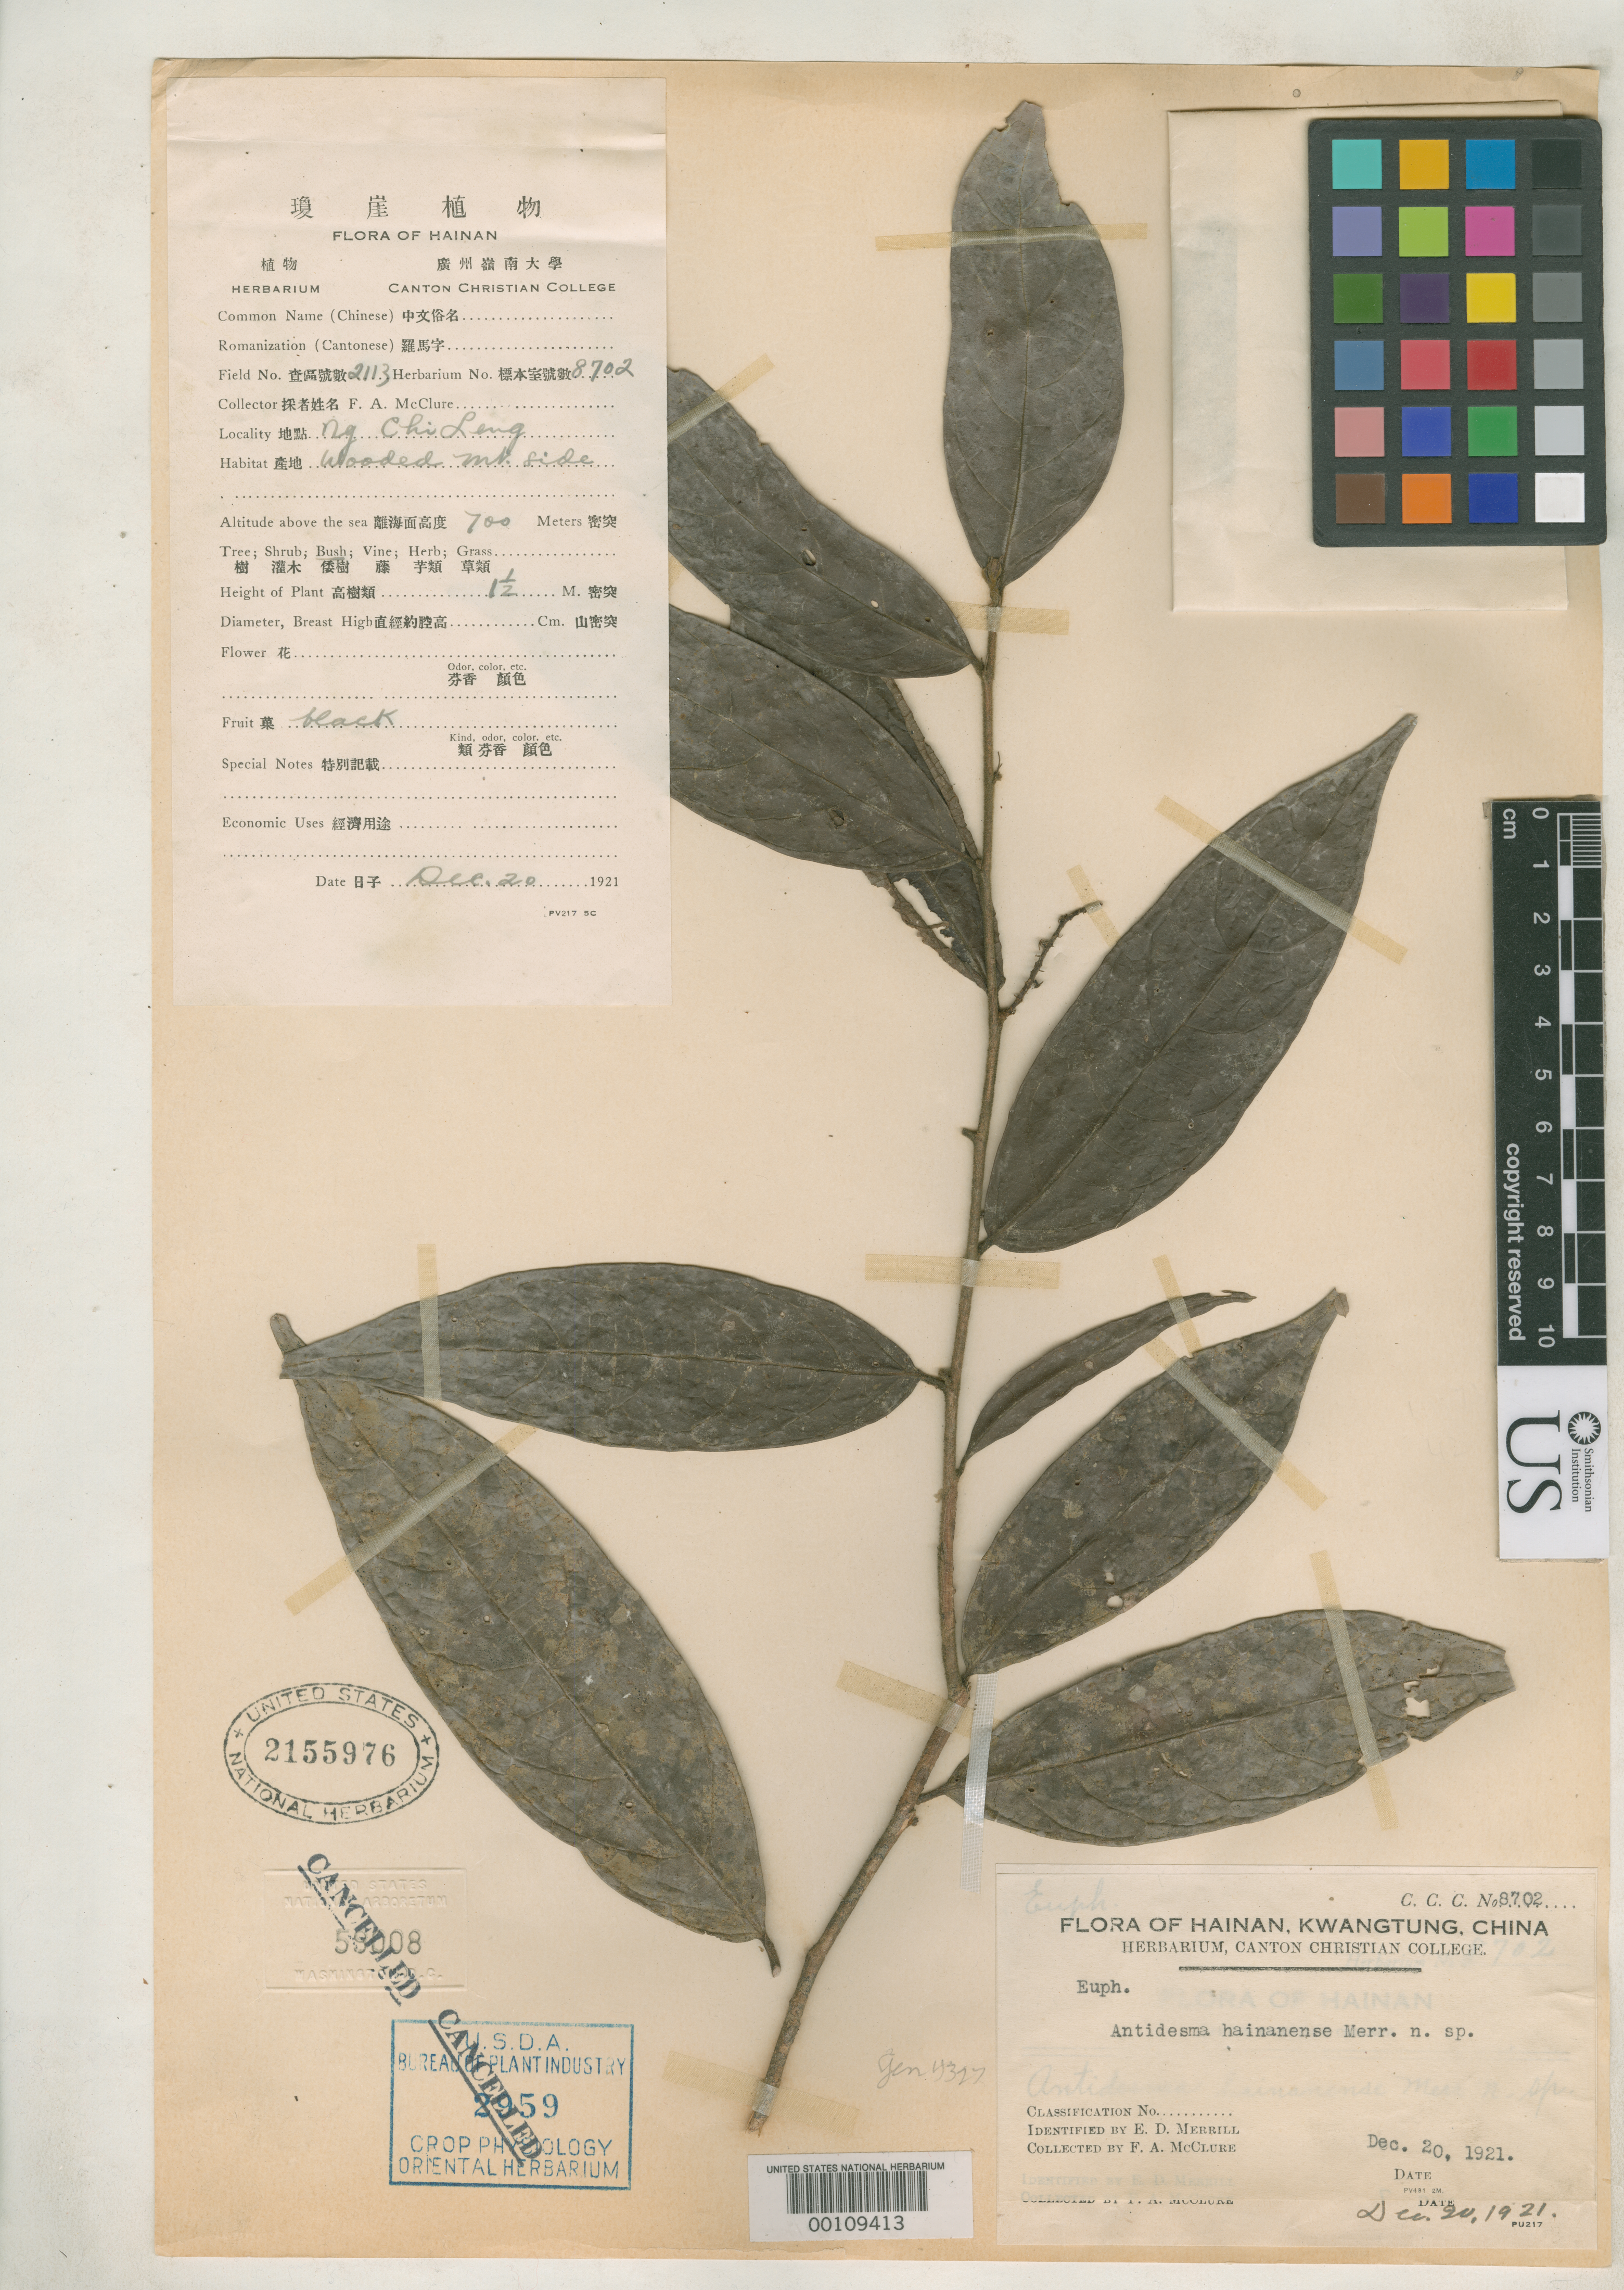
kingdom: Plantae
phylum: Tracheophyta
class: Magnoliopsida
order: Malpighiales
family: Phyllanthaceae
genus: Antidesma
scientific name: Antidesma hainanense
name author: Merr.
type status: Isotype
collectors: F. A. McClure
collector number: C.C.C. 8702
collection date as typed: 20 Dec 1921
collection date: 1921-12-20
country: China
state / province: Hainan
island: Hainan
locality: Chi-Leng.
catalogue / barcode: US 2155976